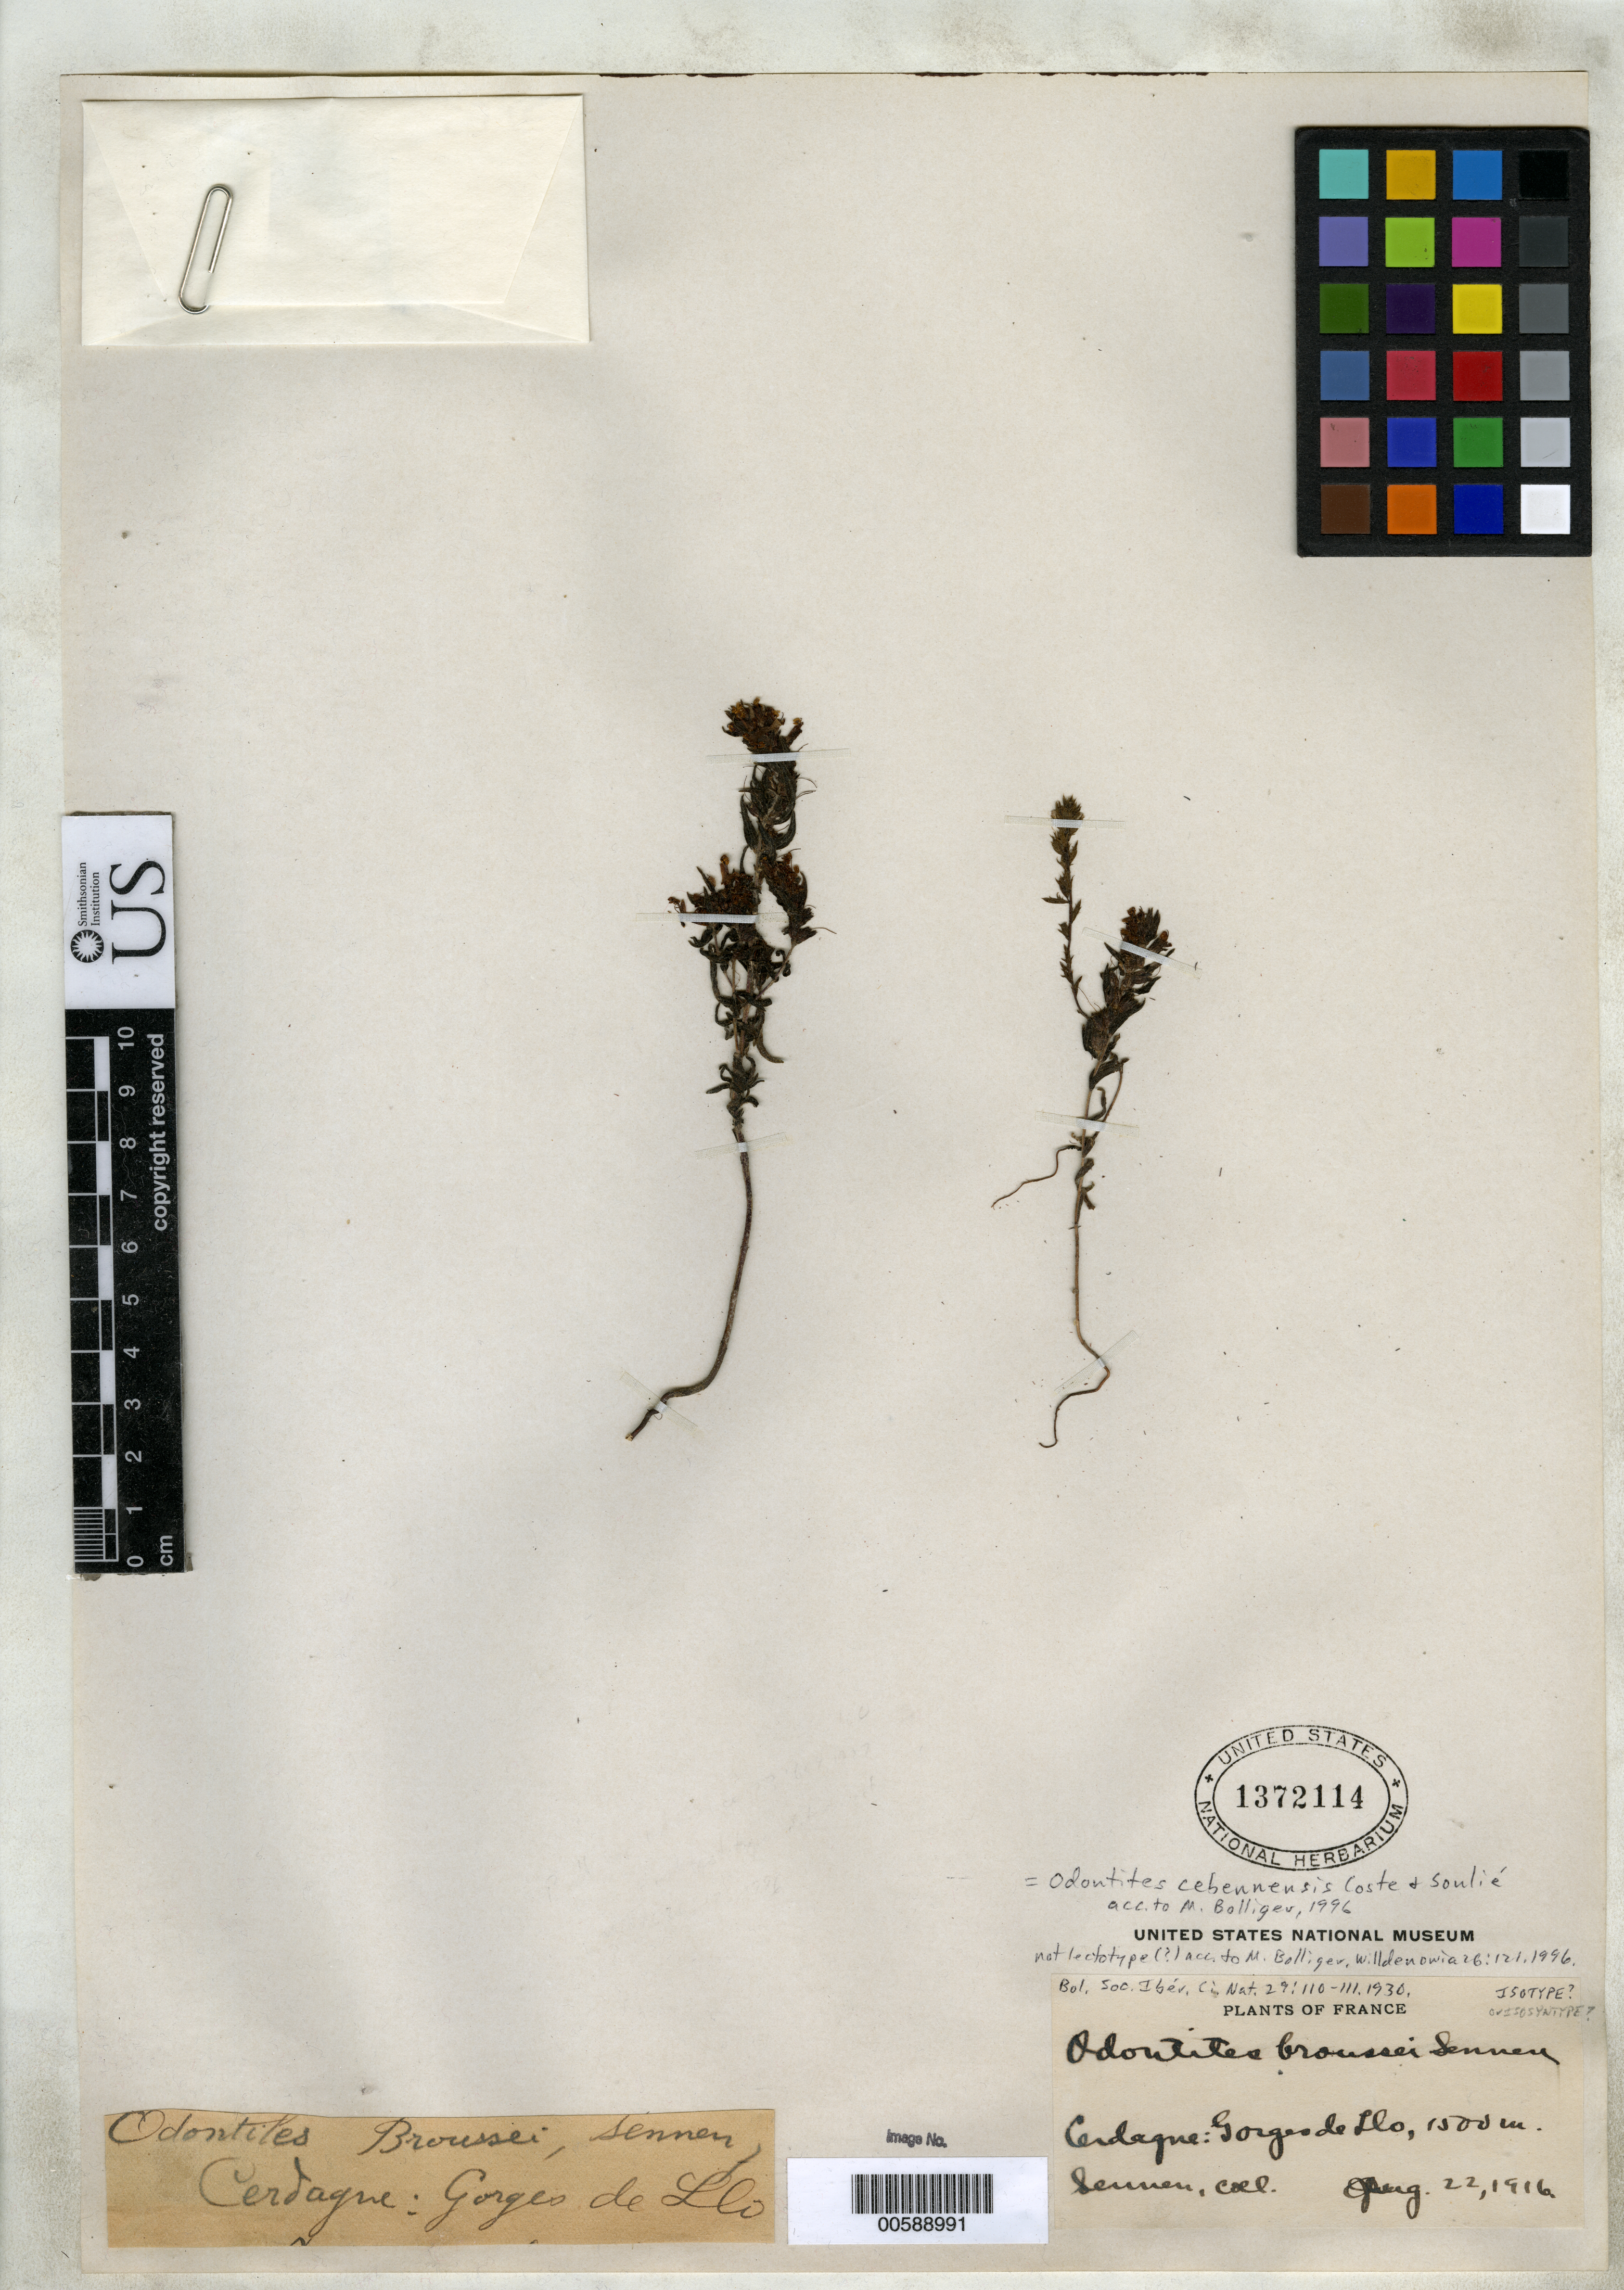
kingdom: Plantae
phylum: Tracheophyta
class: Magnoliopsida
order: Lamiales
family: Orobanchaceae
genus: Odontites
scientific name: Odontites broussei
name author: Sennen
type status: Possible Isotype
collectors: E. Blanc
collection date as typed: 22 Aug 1916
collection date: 1916-08-22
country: Spain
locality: Cedragne, Gorges de Llo.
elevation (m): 1500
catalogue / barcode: US 1372114